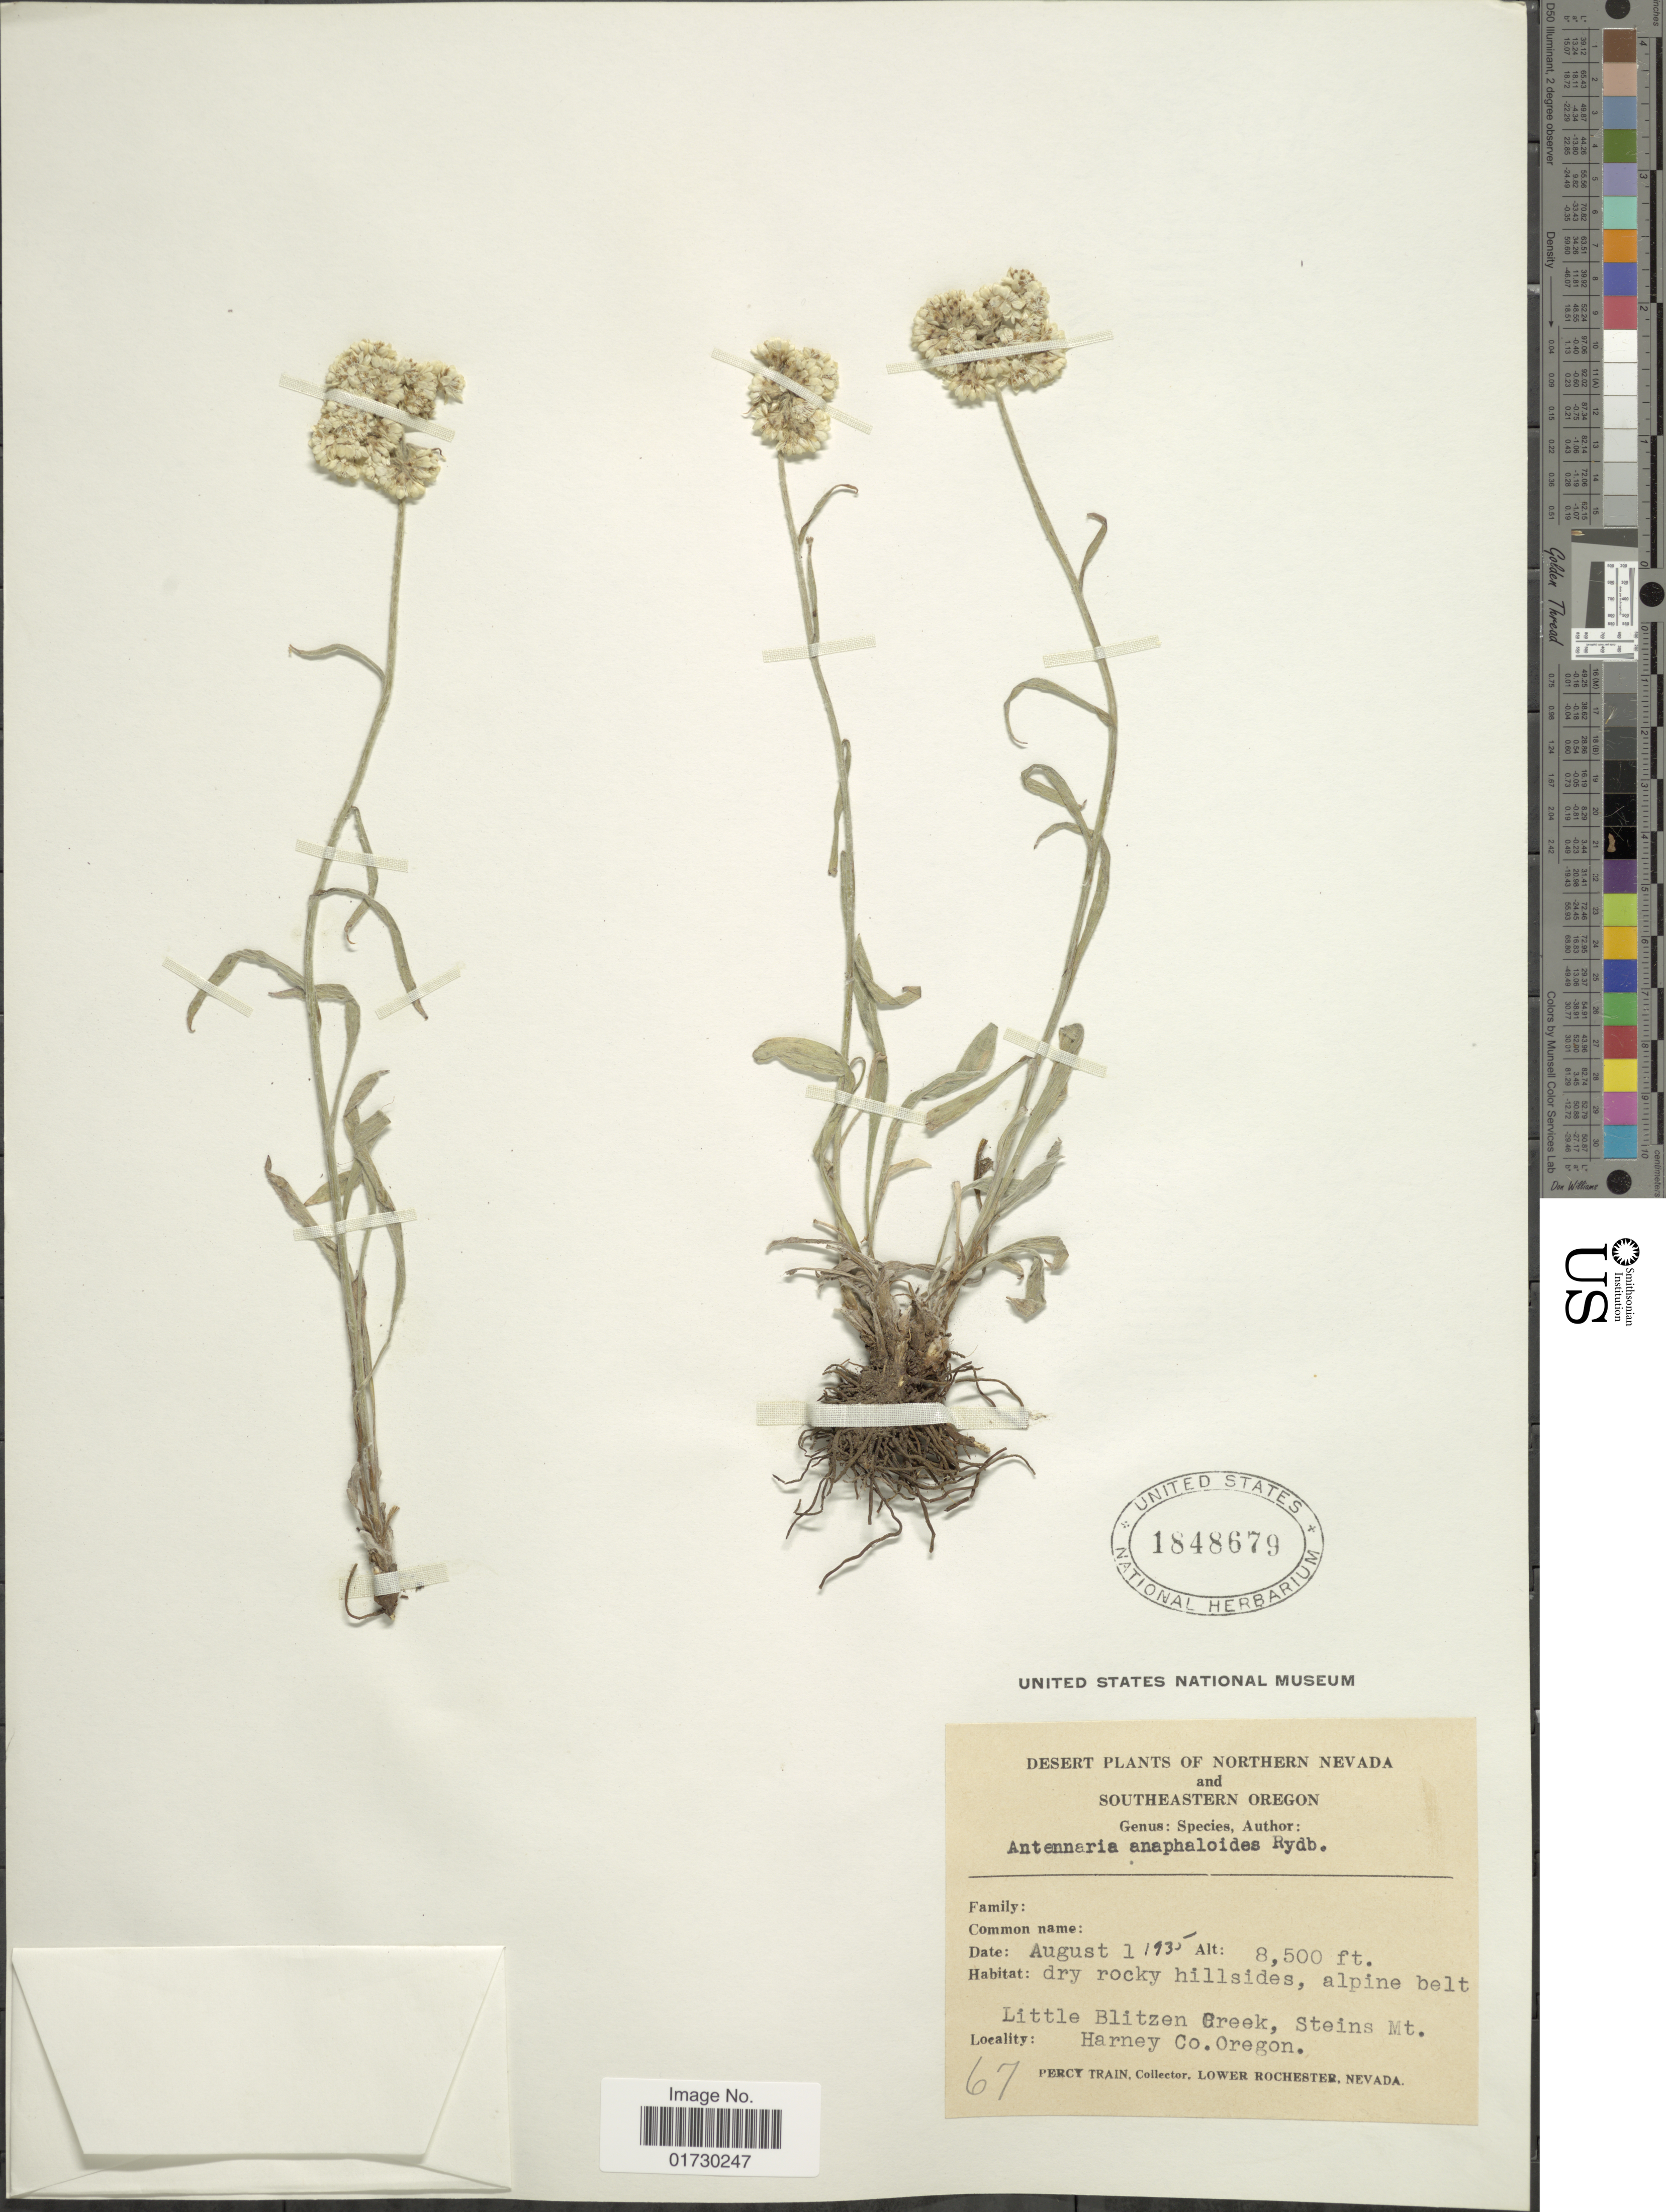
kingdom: Plantae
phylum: Tracheophyta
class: Magnoliopsida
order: Asterales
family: Asteraceae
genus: Antennaria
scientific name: Antennaria anaphaloides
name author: Rydb.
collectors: P. Train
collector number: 67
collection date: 1935-08-01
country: United States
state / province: Oregon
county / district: Harney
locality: Little Blitzen Creek, Steins Mt. Harney Co. Oregon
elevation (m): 2591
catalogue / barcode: US 1848679